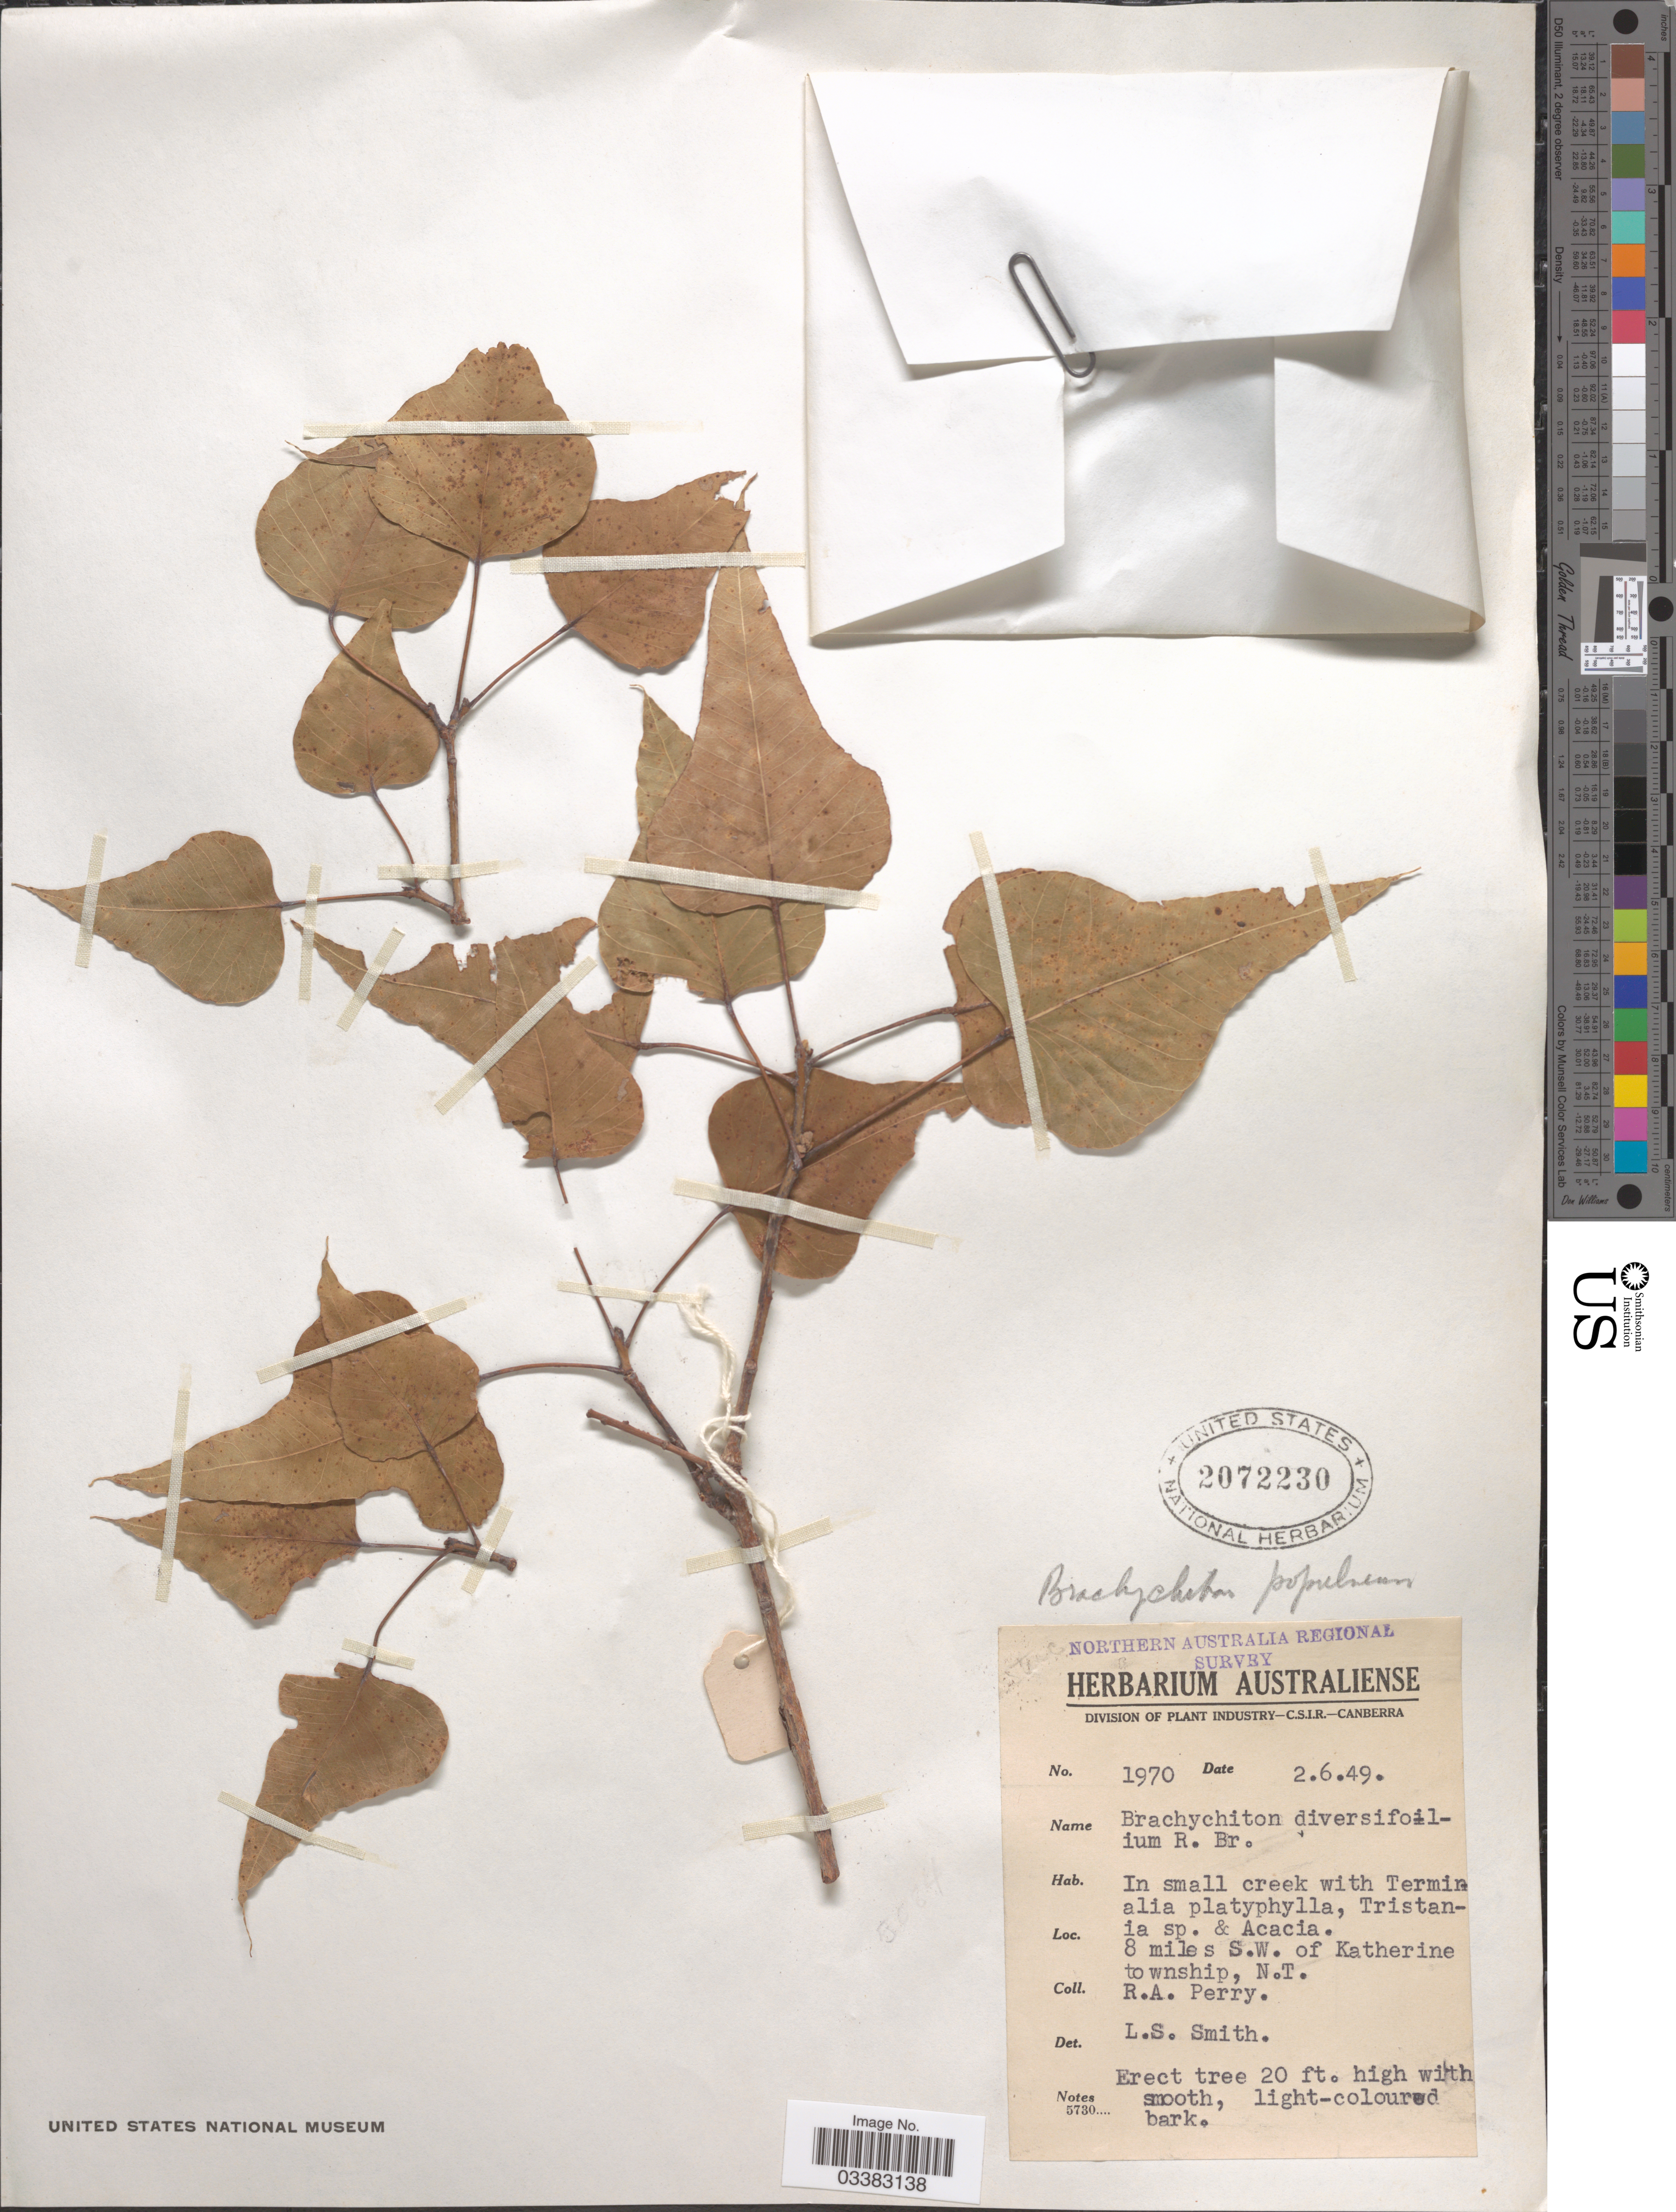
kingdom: Plantae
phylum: Tracheophyta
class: Magnoliopsida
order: Malvales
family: Malvaceae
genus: Brachychiton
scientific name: Brachychiton populneus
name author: (Schott & Endl.) R. Br.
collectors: Perry, R. A.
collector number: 1970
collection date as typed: Transcribed d/m/y: 2/6/49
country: Australia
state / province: Northern Territory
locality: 8 miles S.W. of Katherine township, N.T.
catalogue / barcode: US 2072230